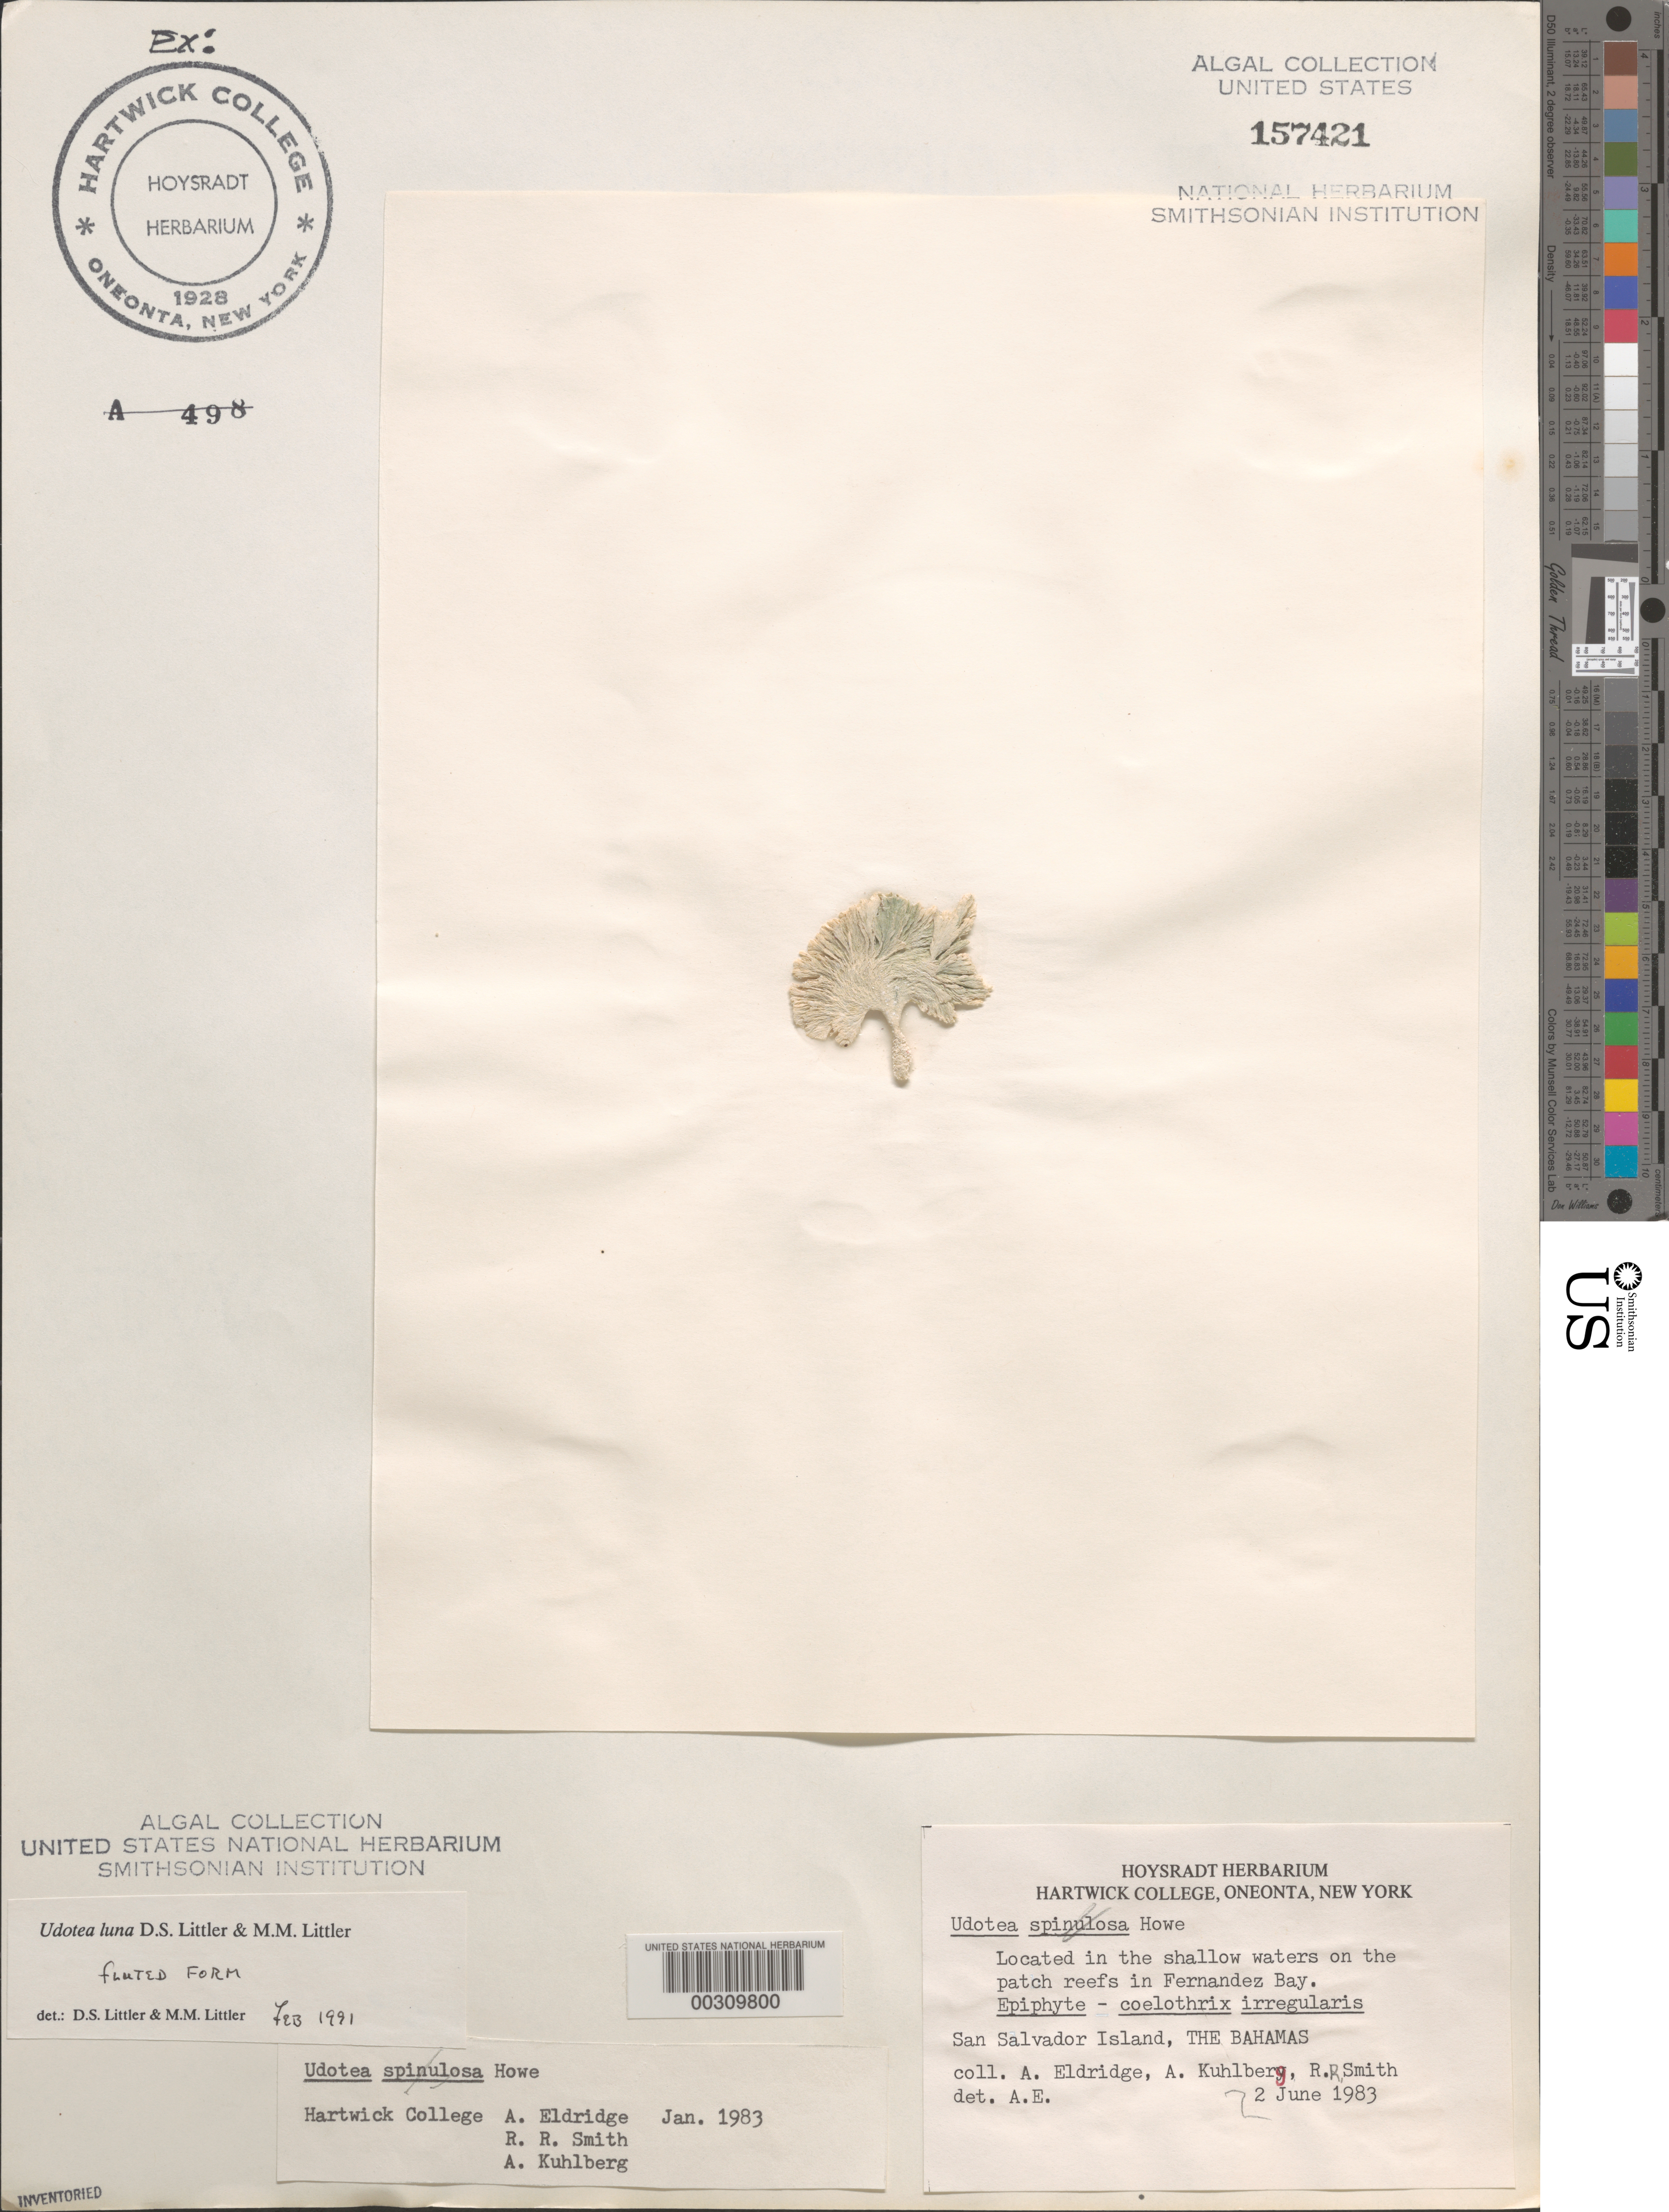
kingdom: Plantae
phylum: Chlorophyta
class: Ulvophyceae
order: Bryopsidales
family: Udoteaceae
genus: Udotea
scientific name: Udotea luna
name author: D.S. Littler & Littler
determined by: Littler, D. S.; Littler, M. M.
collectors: A. Eldridge, A. Kuhlberg & R. R. Smith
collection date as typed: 02 Jun 1983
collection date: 1983-06-02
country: Bahamas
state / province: San Salvador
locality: Fernandez bay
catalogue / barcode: US 157421